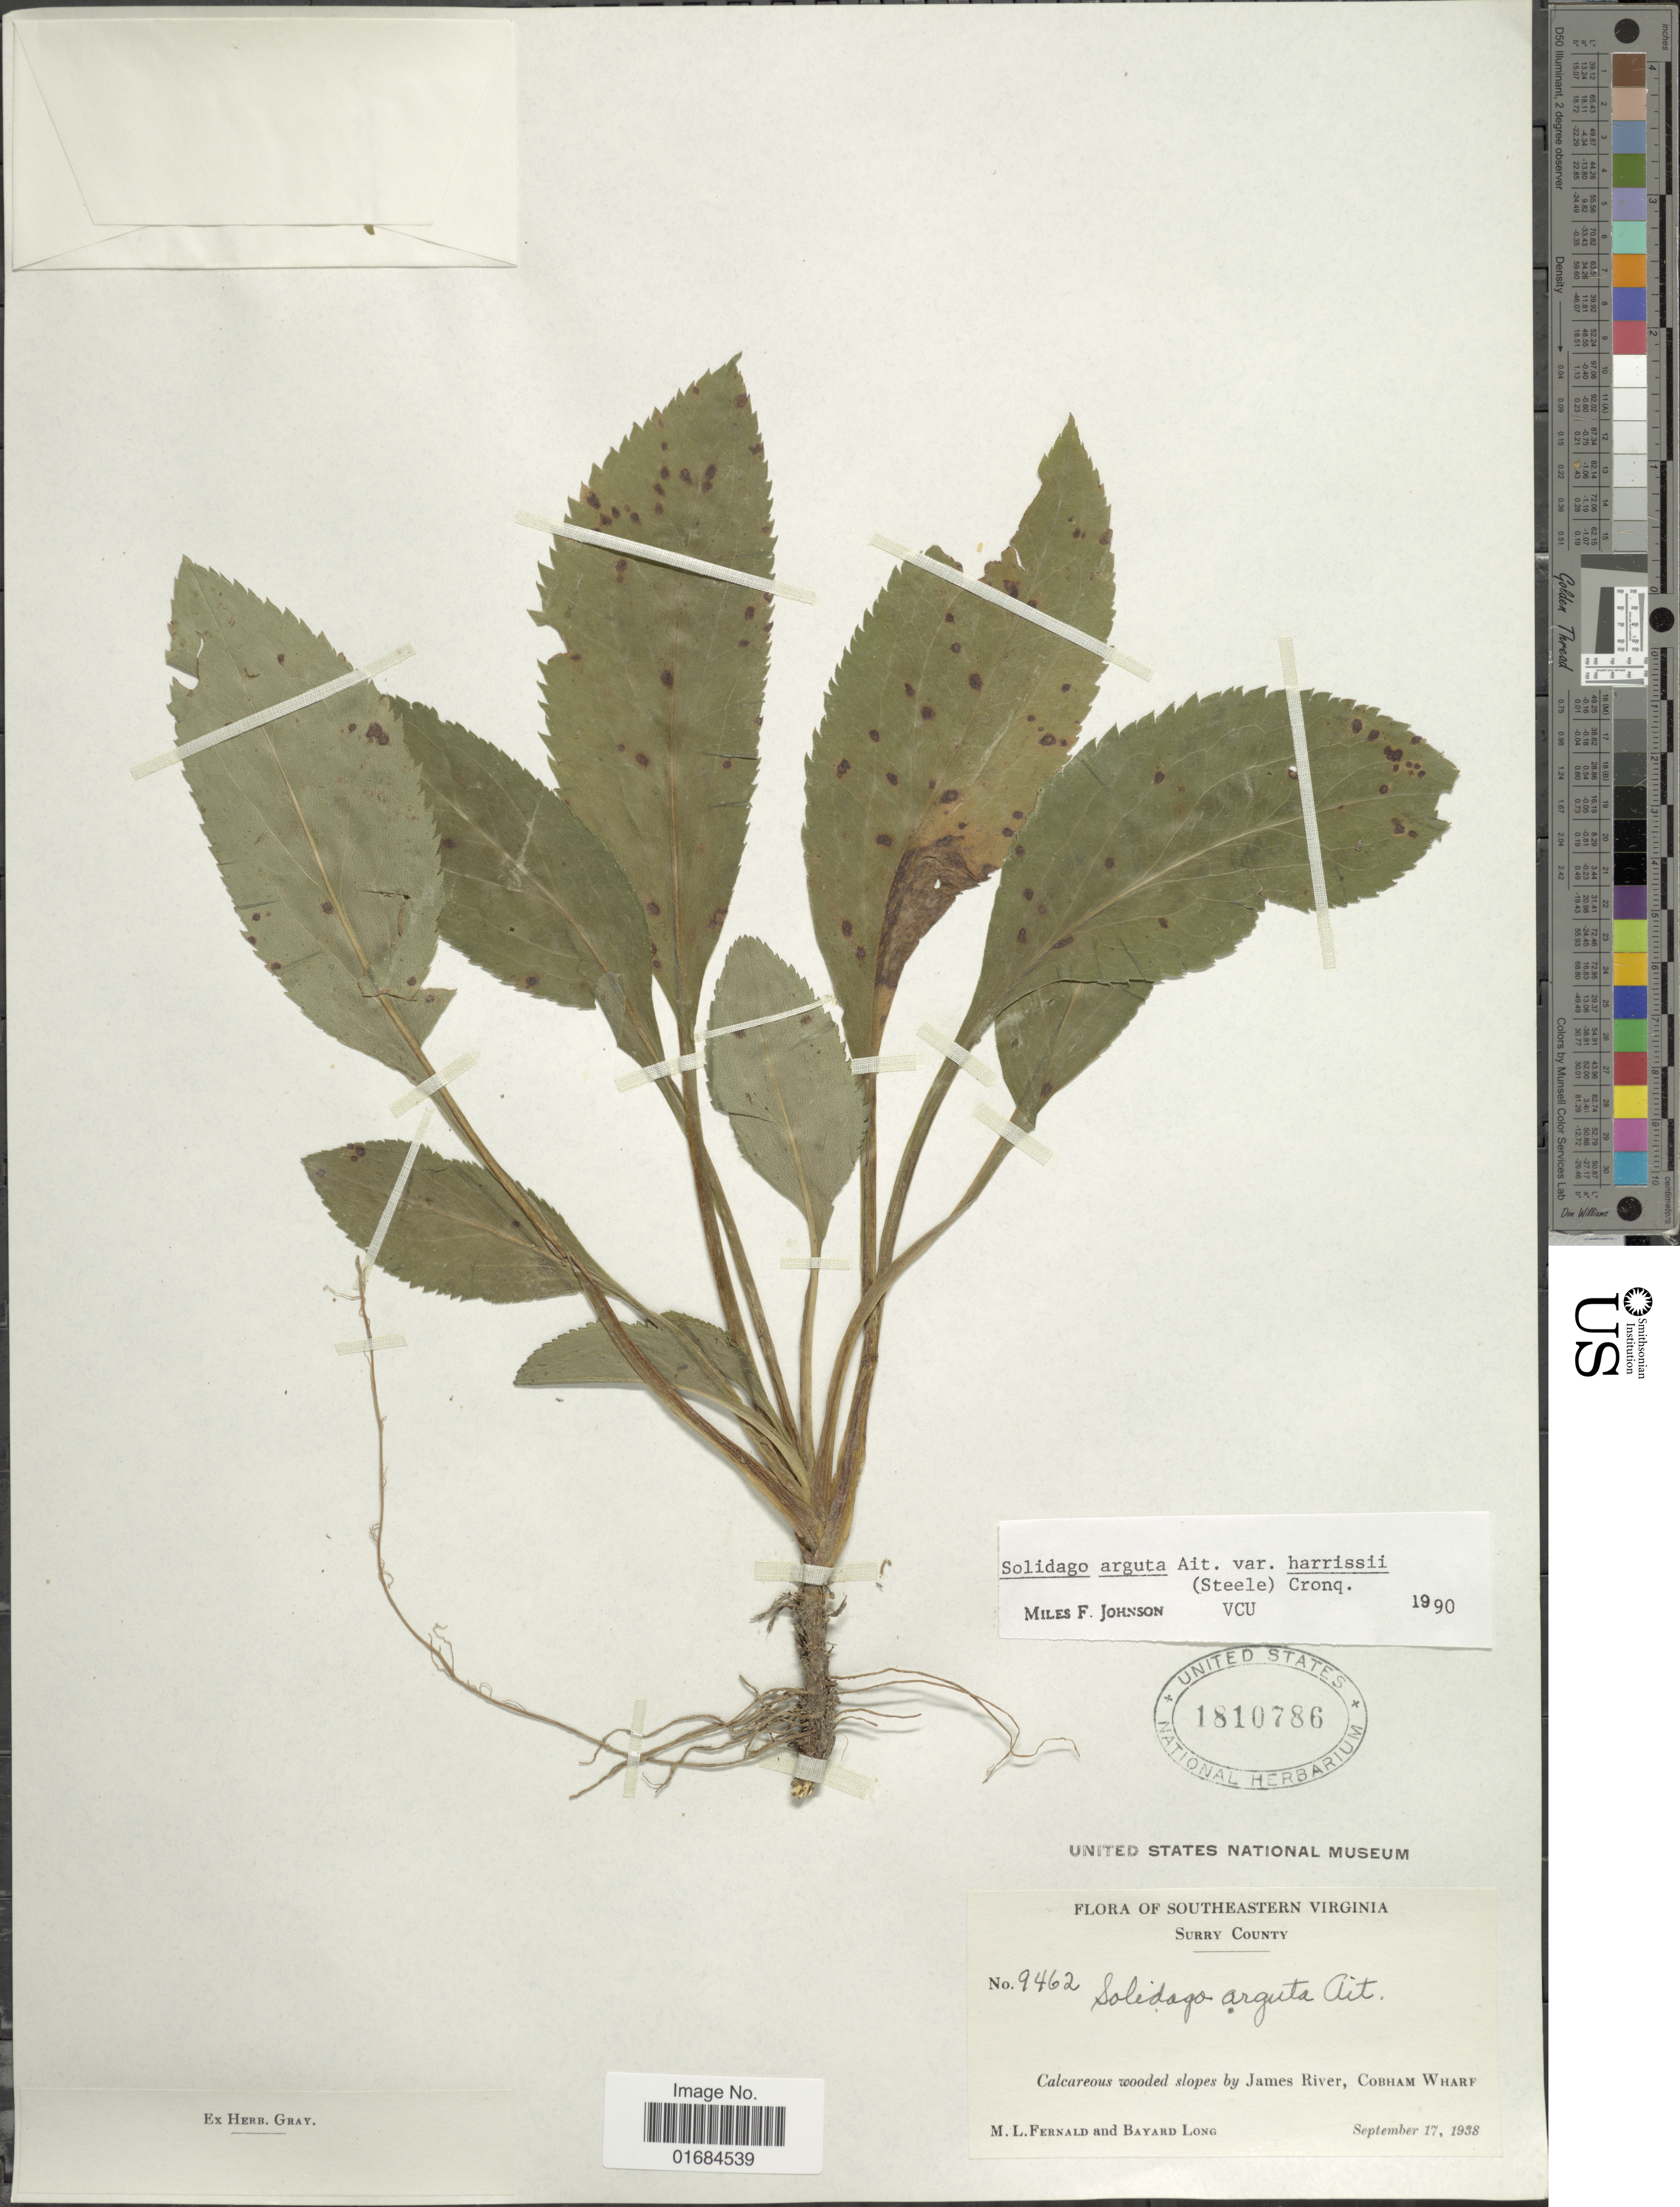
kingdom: Plantae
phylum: Tracheophyta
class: Magnoliopsida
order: Asterales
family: Asteraceae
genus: Solidago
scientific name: Solidago arguta var. harrisii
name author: (E.S. Steele) Cronq.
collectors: M. L. Fernald & B. Long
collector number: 9462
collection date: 1938-09-17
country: United States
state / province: Virginia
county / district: Surry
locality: Southeatern Virginia, Surry County, Calcareous woode slopes by James River, Cobham Wharf.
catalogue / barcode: US 1810786